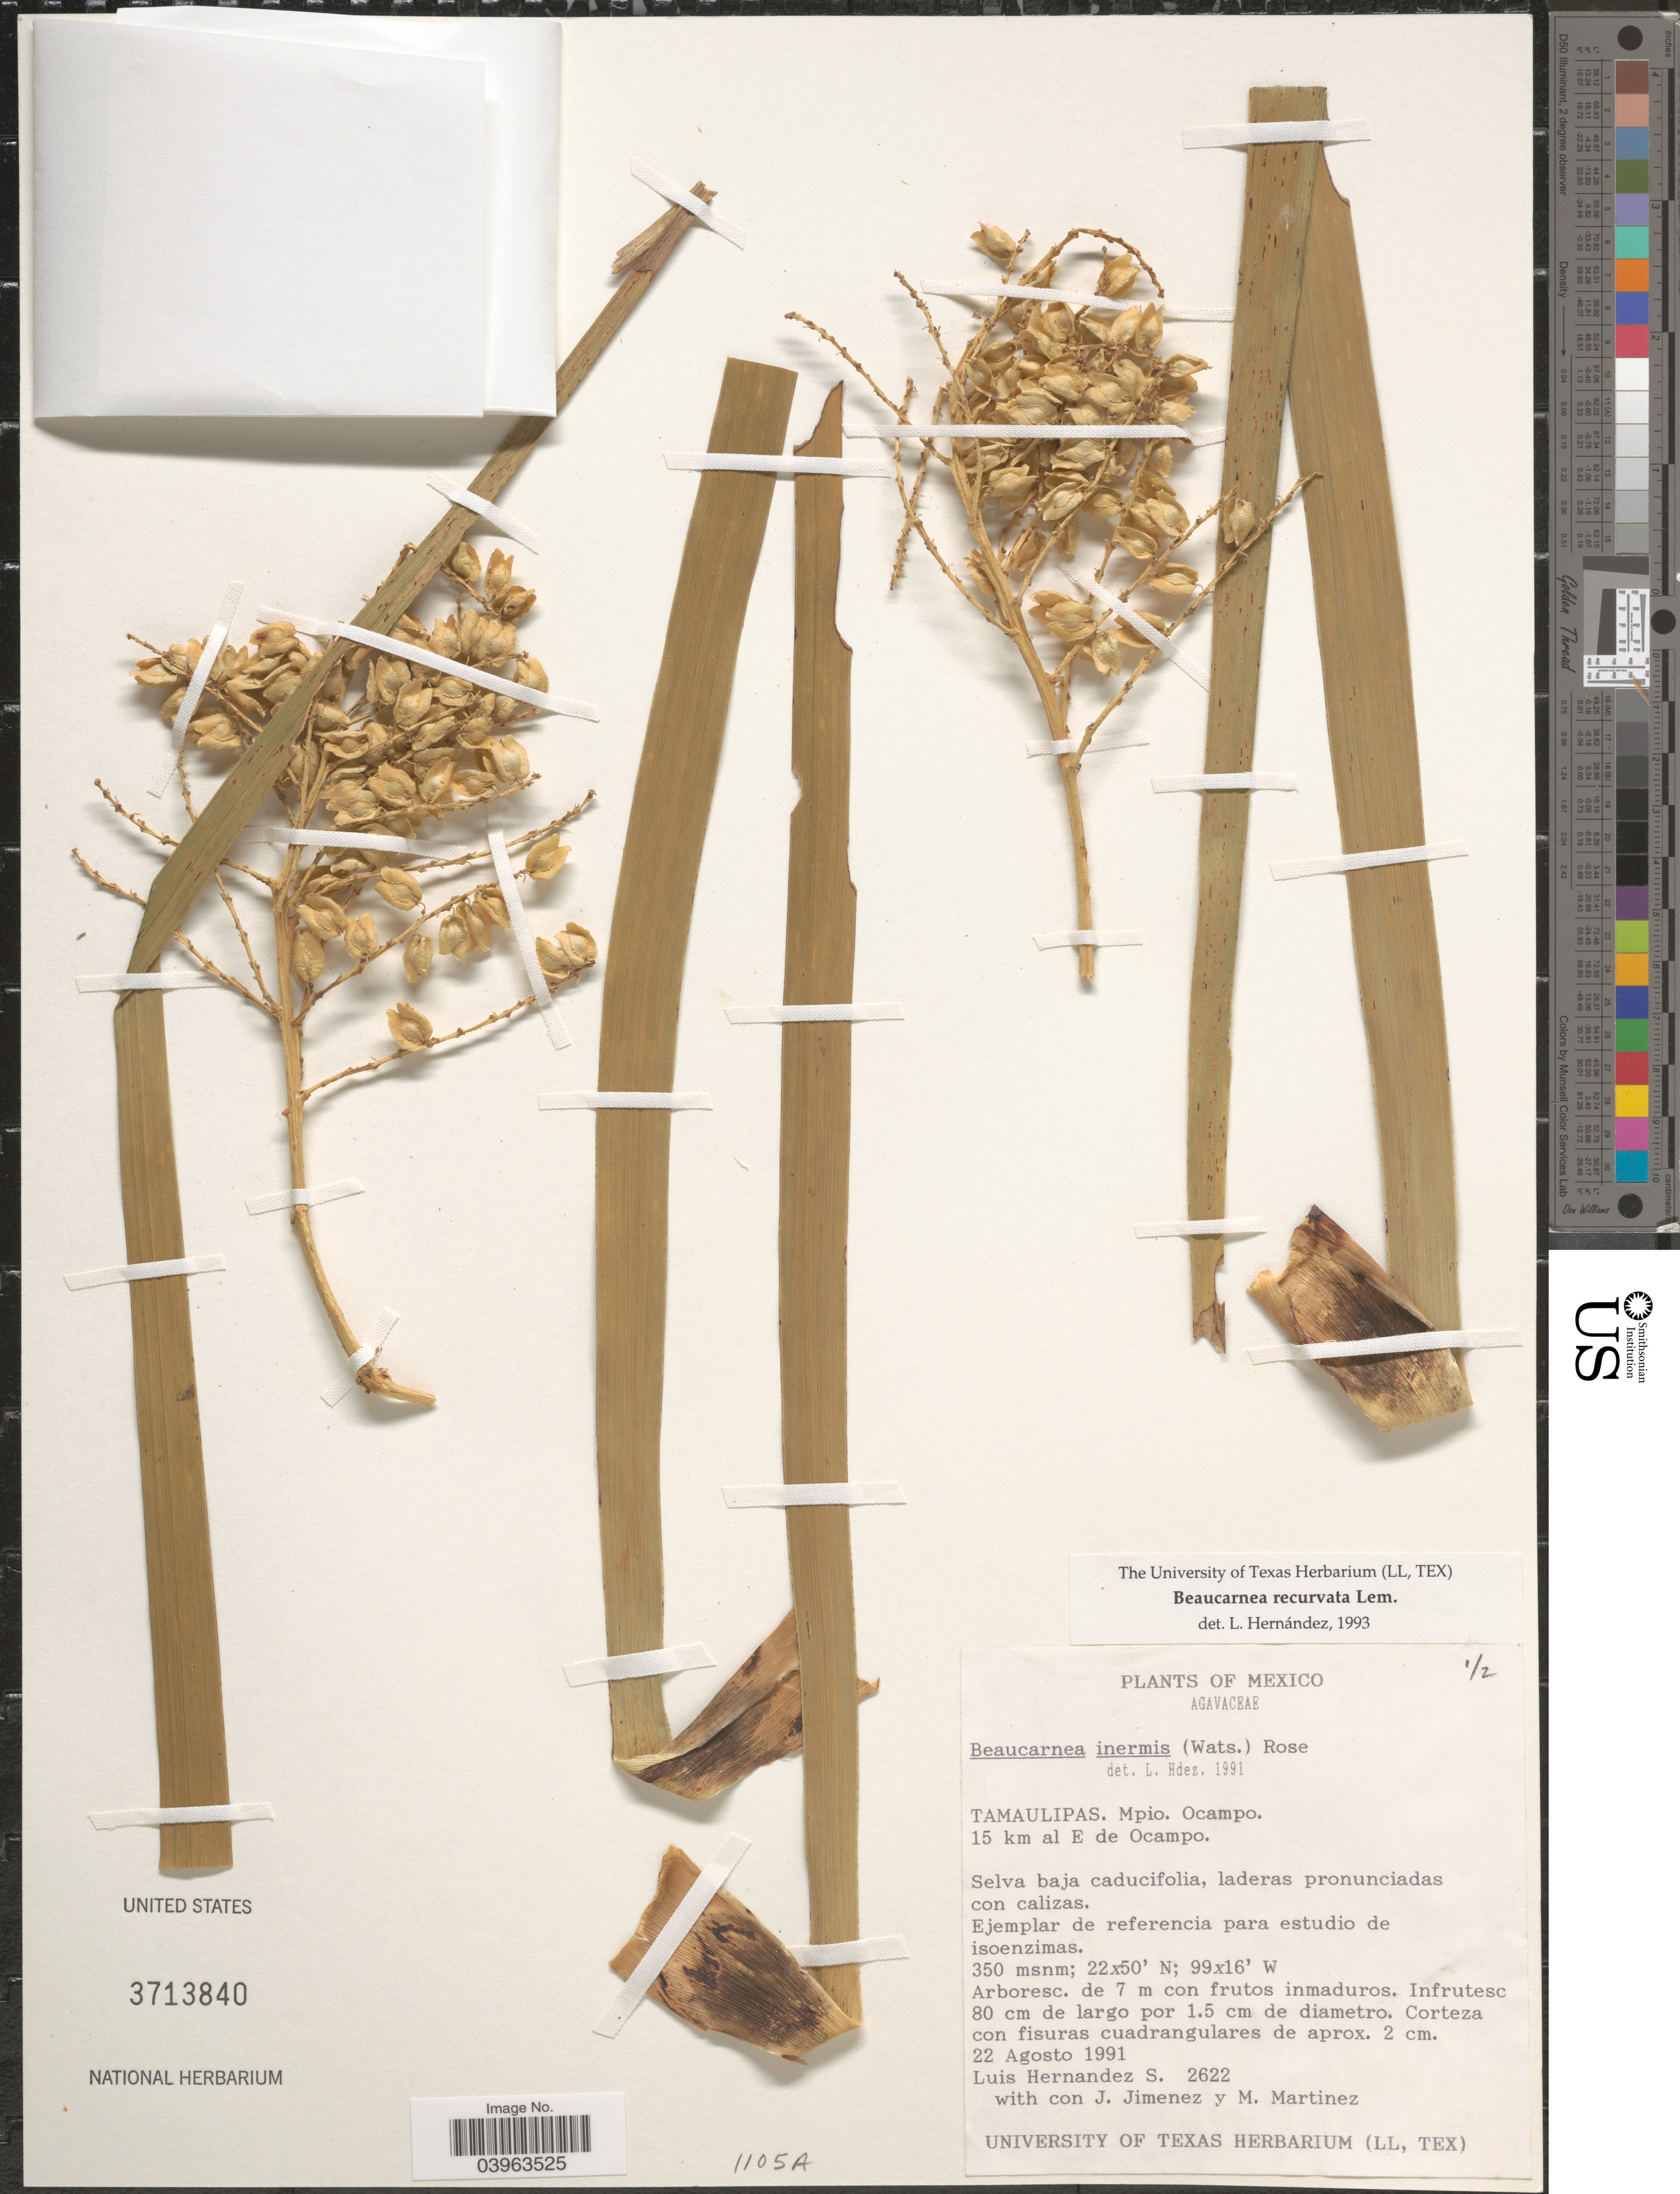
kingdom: Plantae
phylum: Tracheophyta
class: Liliopsida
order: Asparagales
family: Asparagaceae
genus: Beaucarnea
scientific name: Beaucarnea recurvata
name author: Lem.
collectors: L. Hernandez S., J. Jimenez & M. Martínez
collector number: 2622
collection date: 1991-08-22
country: Mexico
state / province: Tamaulipas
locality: Mpio. Ocampo. 15 km al E de Ocampo.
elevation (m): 350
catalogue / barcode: US 3713840